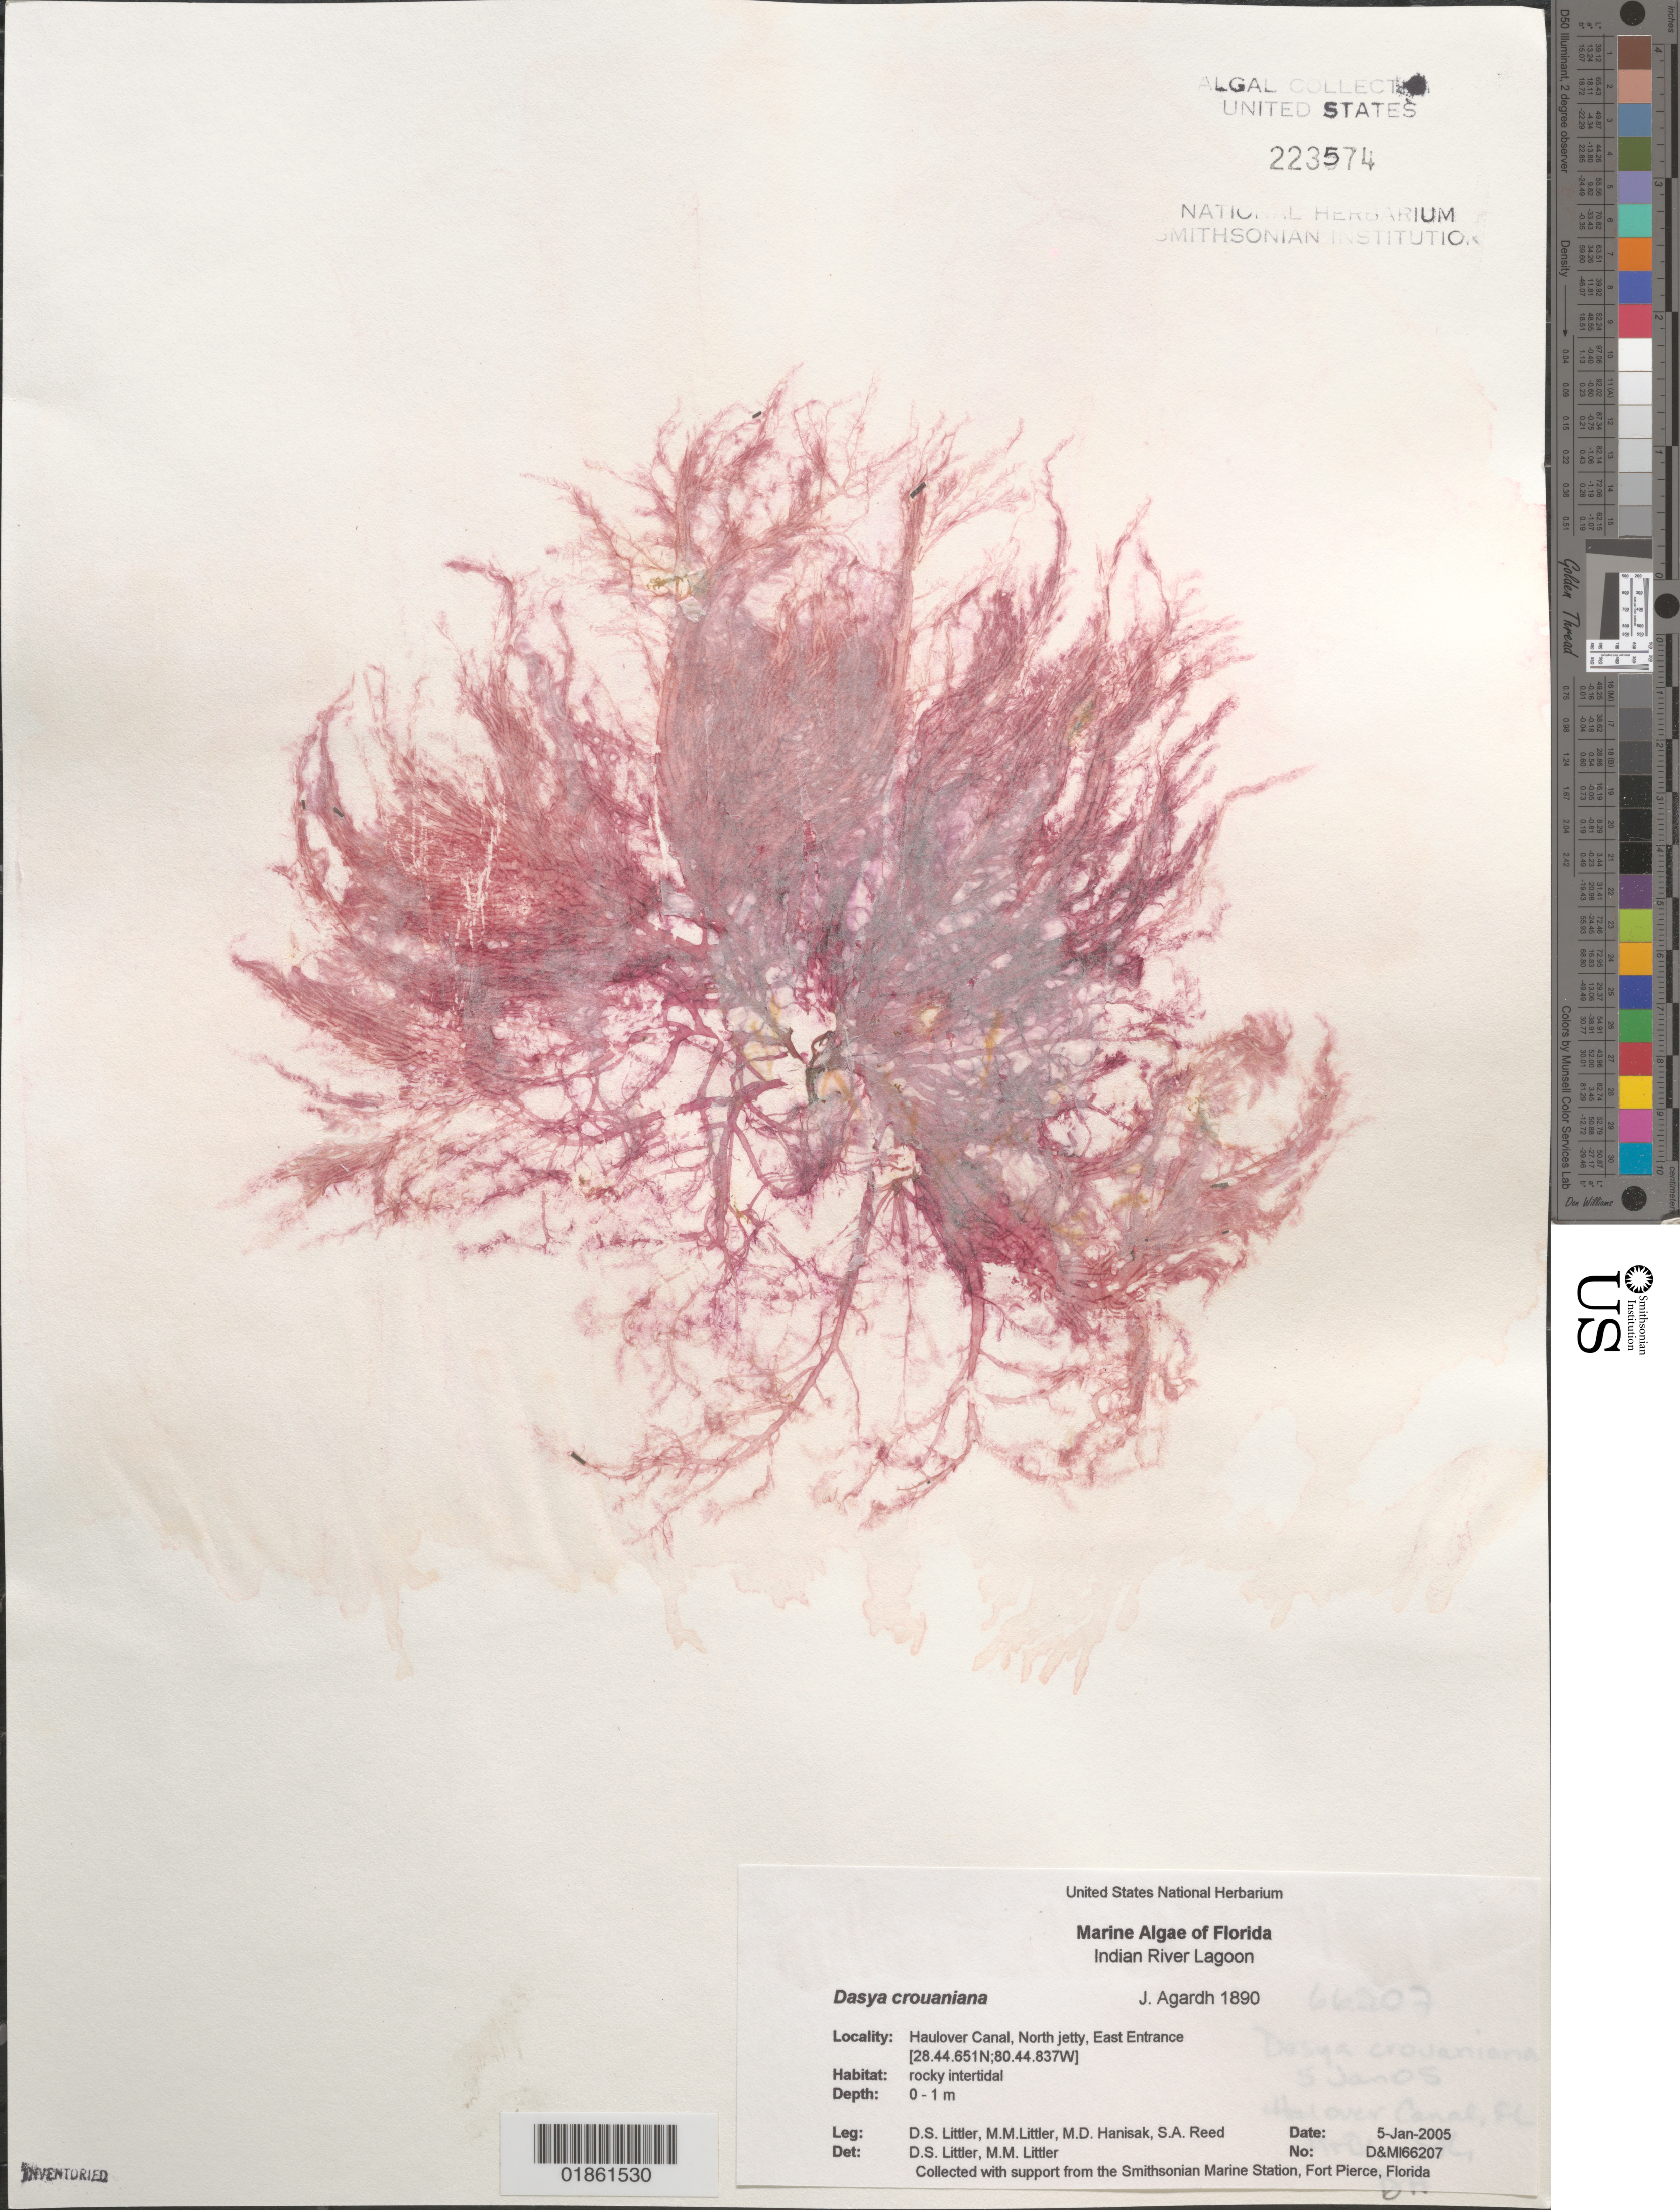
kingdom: Plantae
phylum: Rhodophyta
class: Florideophyceae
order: Ceramiales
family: Dasyaceae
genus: Dasya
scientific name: Dasya crouaniana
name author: J. Agardh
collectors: D. S. Littler, M. Hanisak & S. Reed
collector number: D&Ml66207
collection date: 2005-01-05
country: United States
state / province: Florida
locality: Indian River Lagoon. Haulover Canal, North jetty, East Entrance.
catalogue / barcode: US 223574